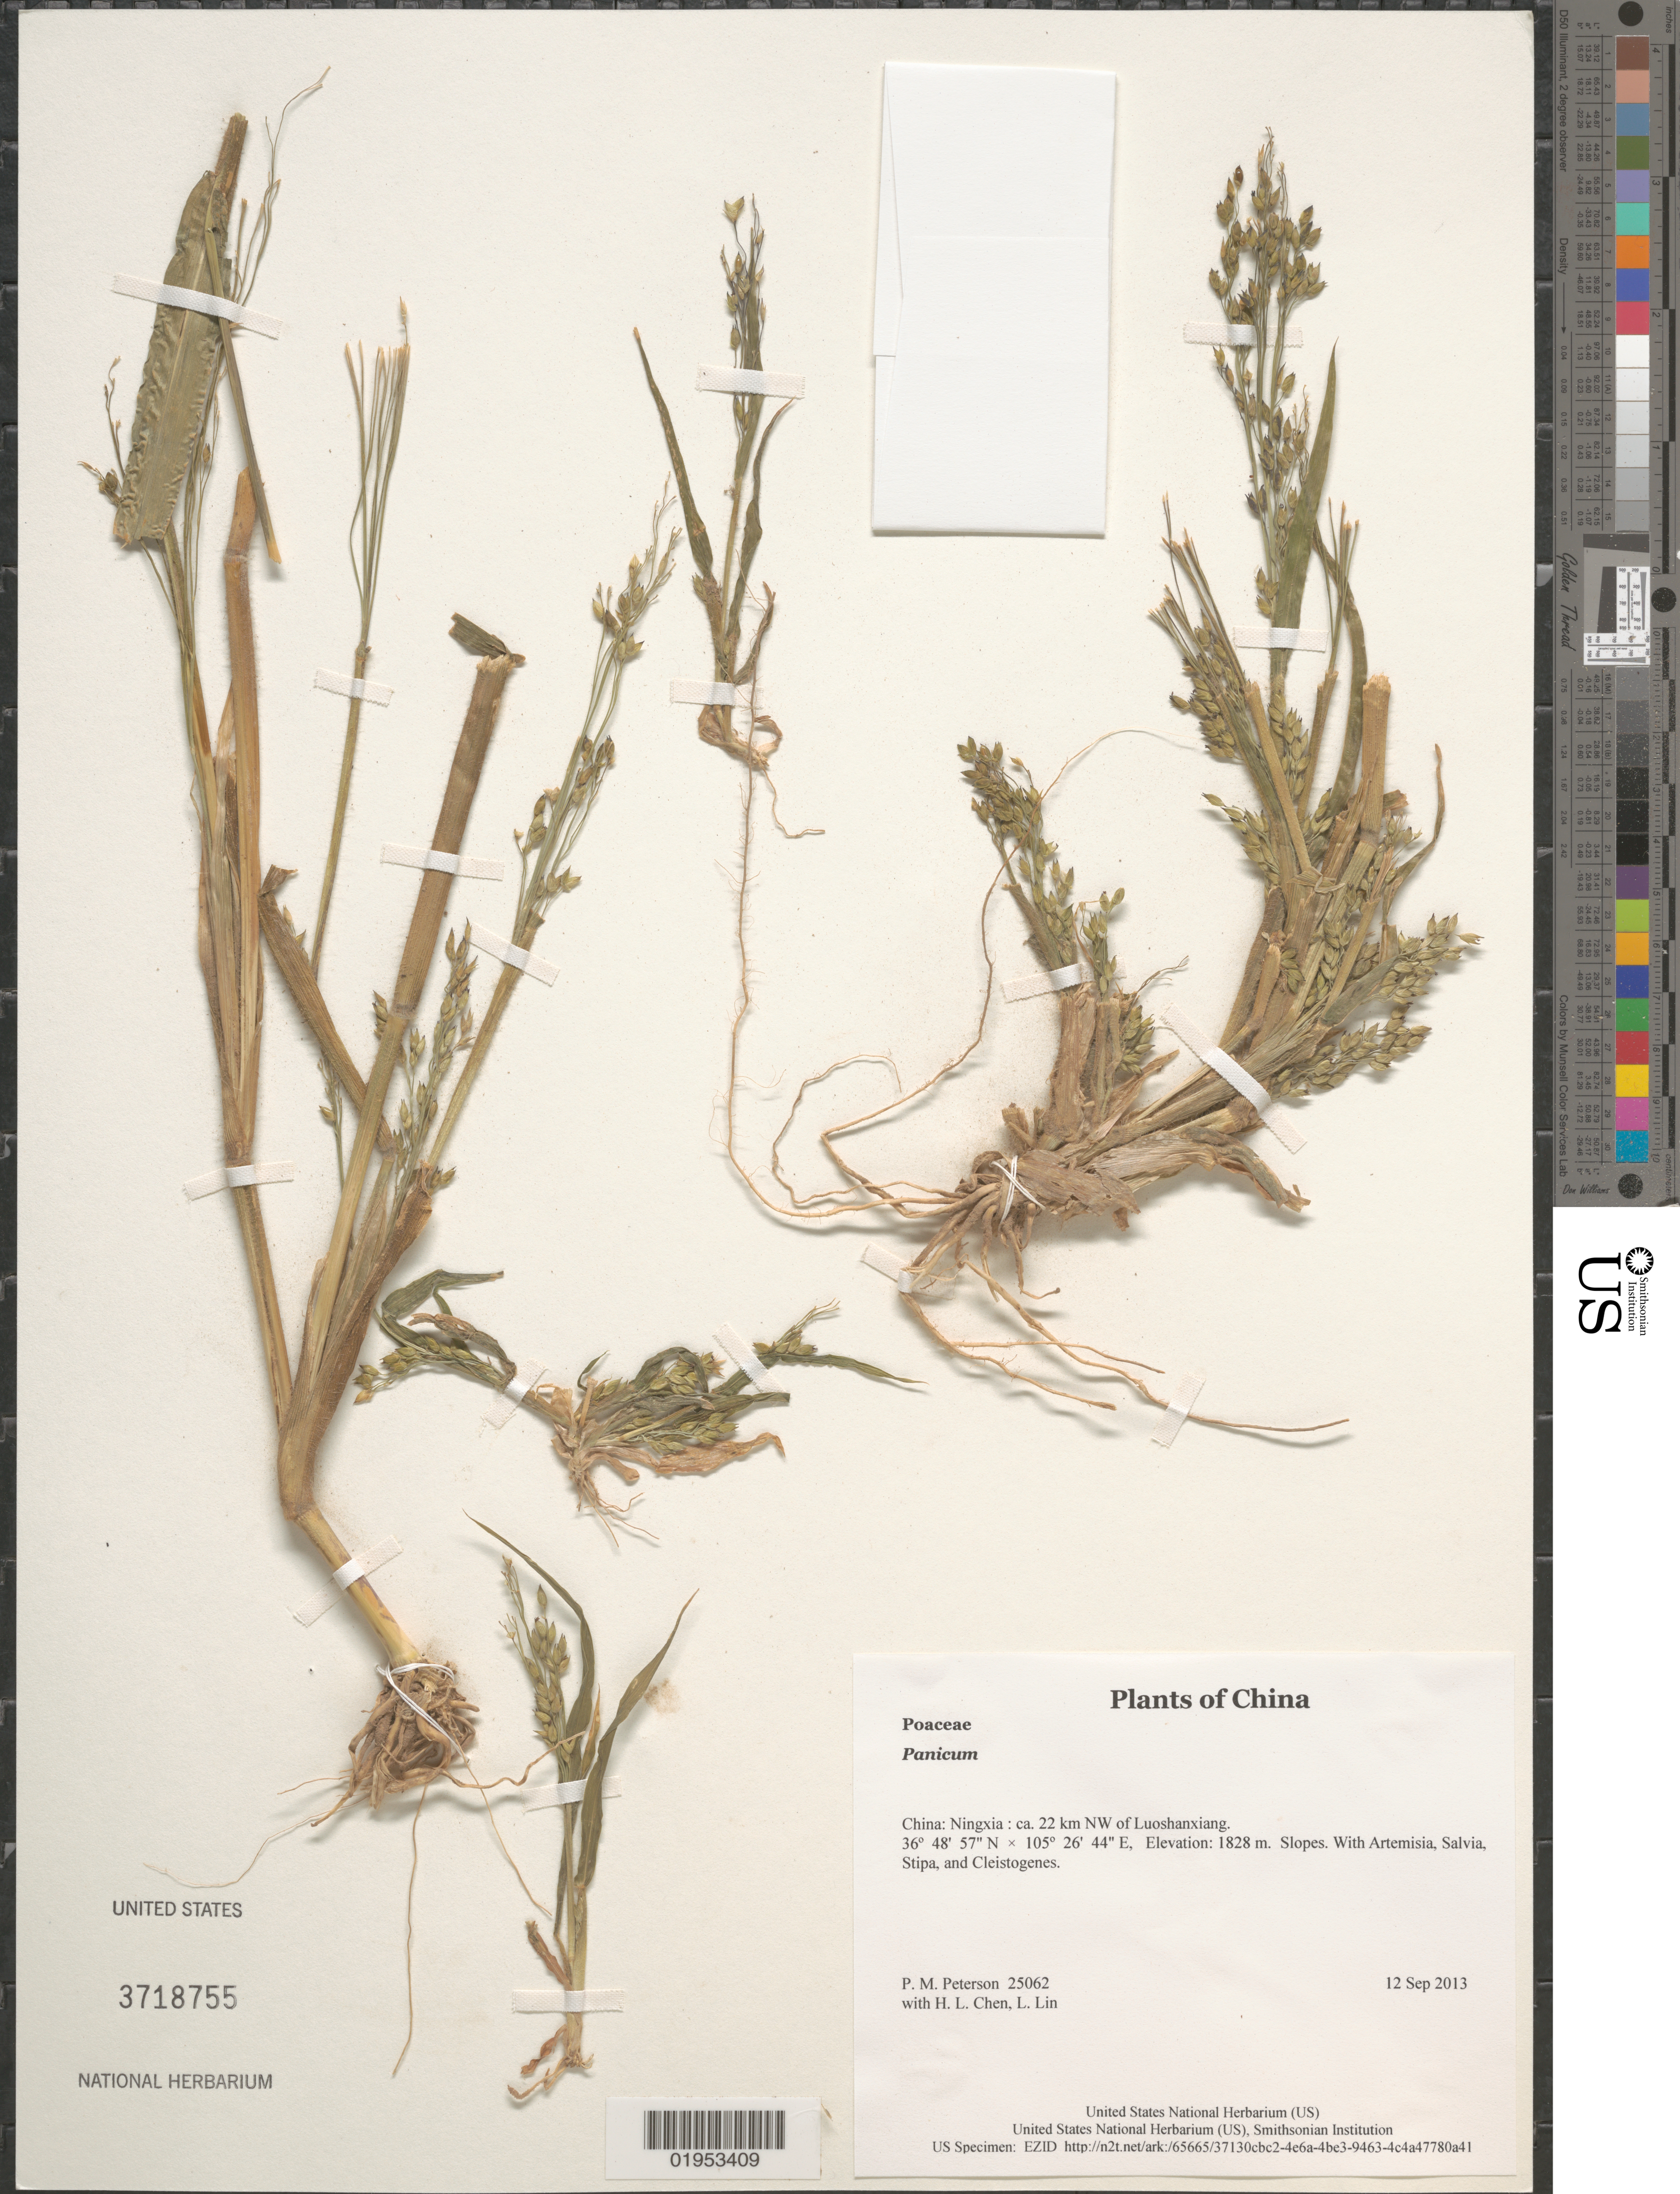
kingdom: Plantae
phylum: Tracheophyta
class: Liliopsida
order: Poales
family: Poaceae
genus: Panicum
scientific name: Panicum sp.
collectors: P. M. Peterson, H. L. Chen & L. Lin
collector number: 25062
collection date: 2013-09-12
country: China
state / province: Ningxia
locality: ca. 22 km NW of Luoshanxiang.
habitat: Slopes.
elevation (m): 1828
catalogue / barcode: US 3718755